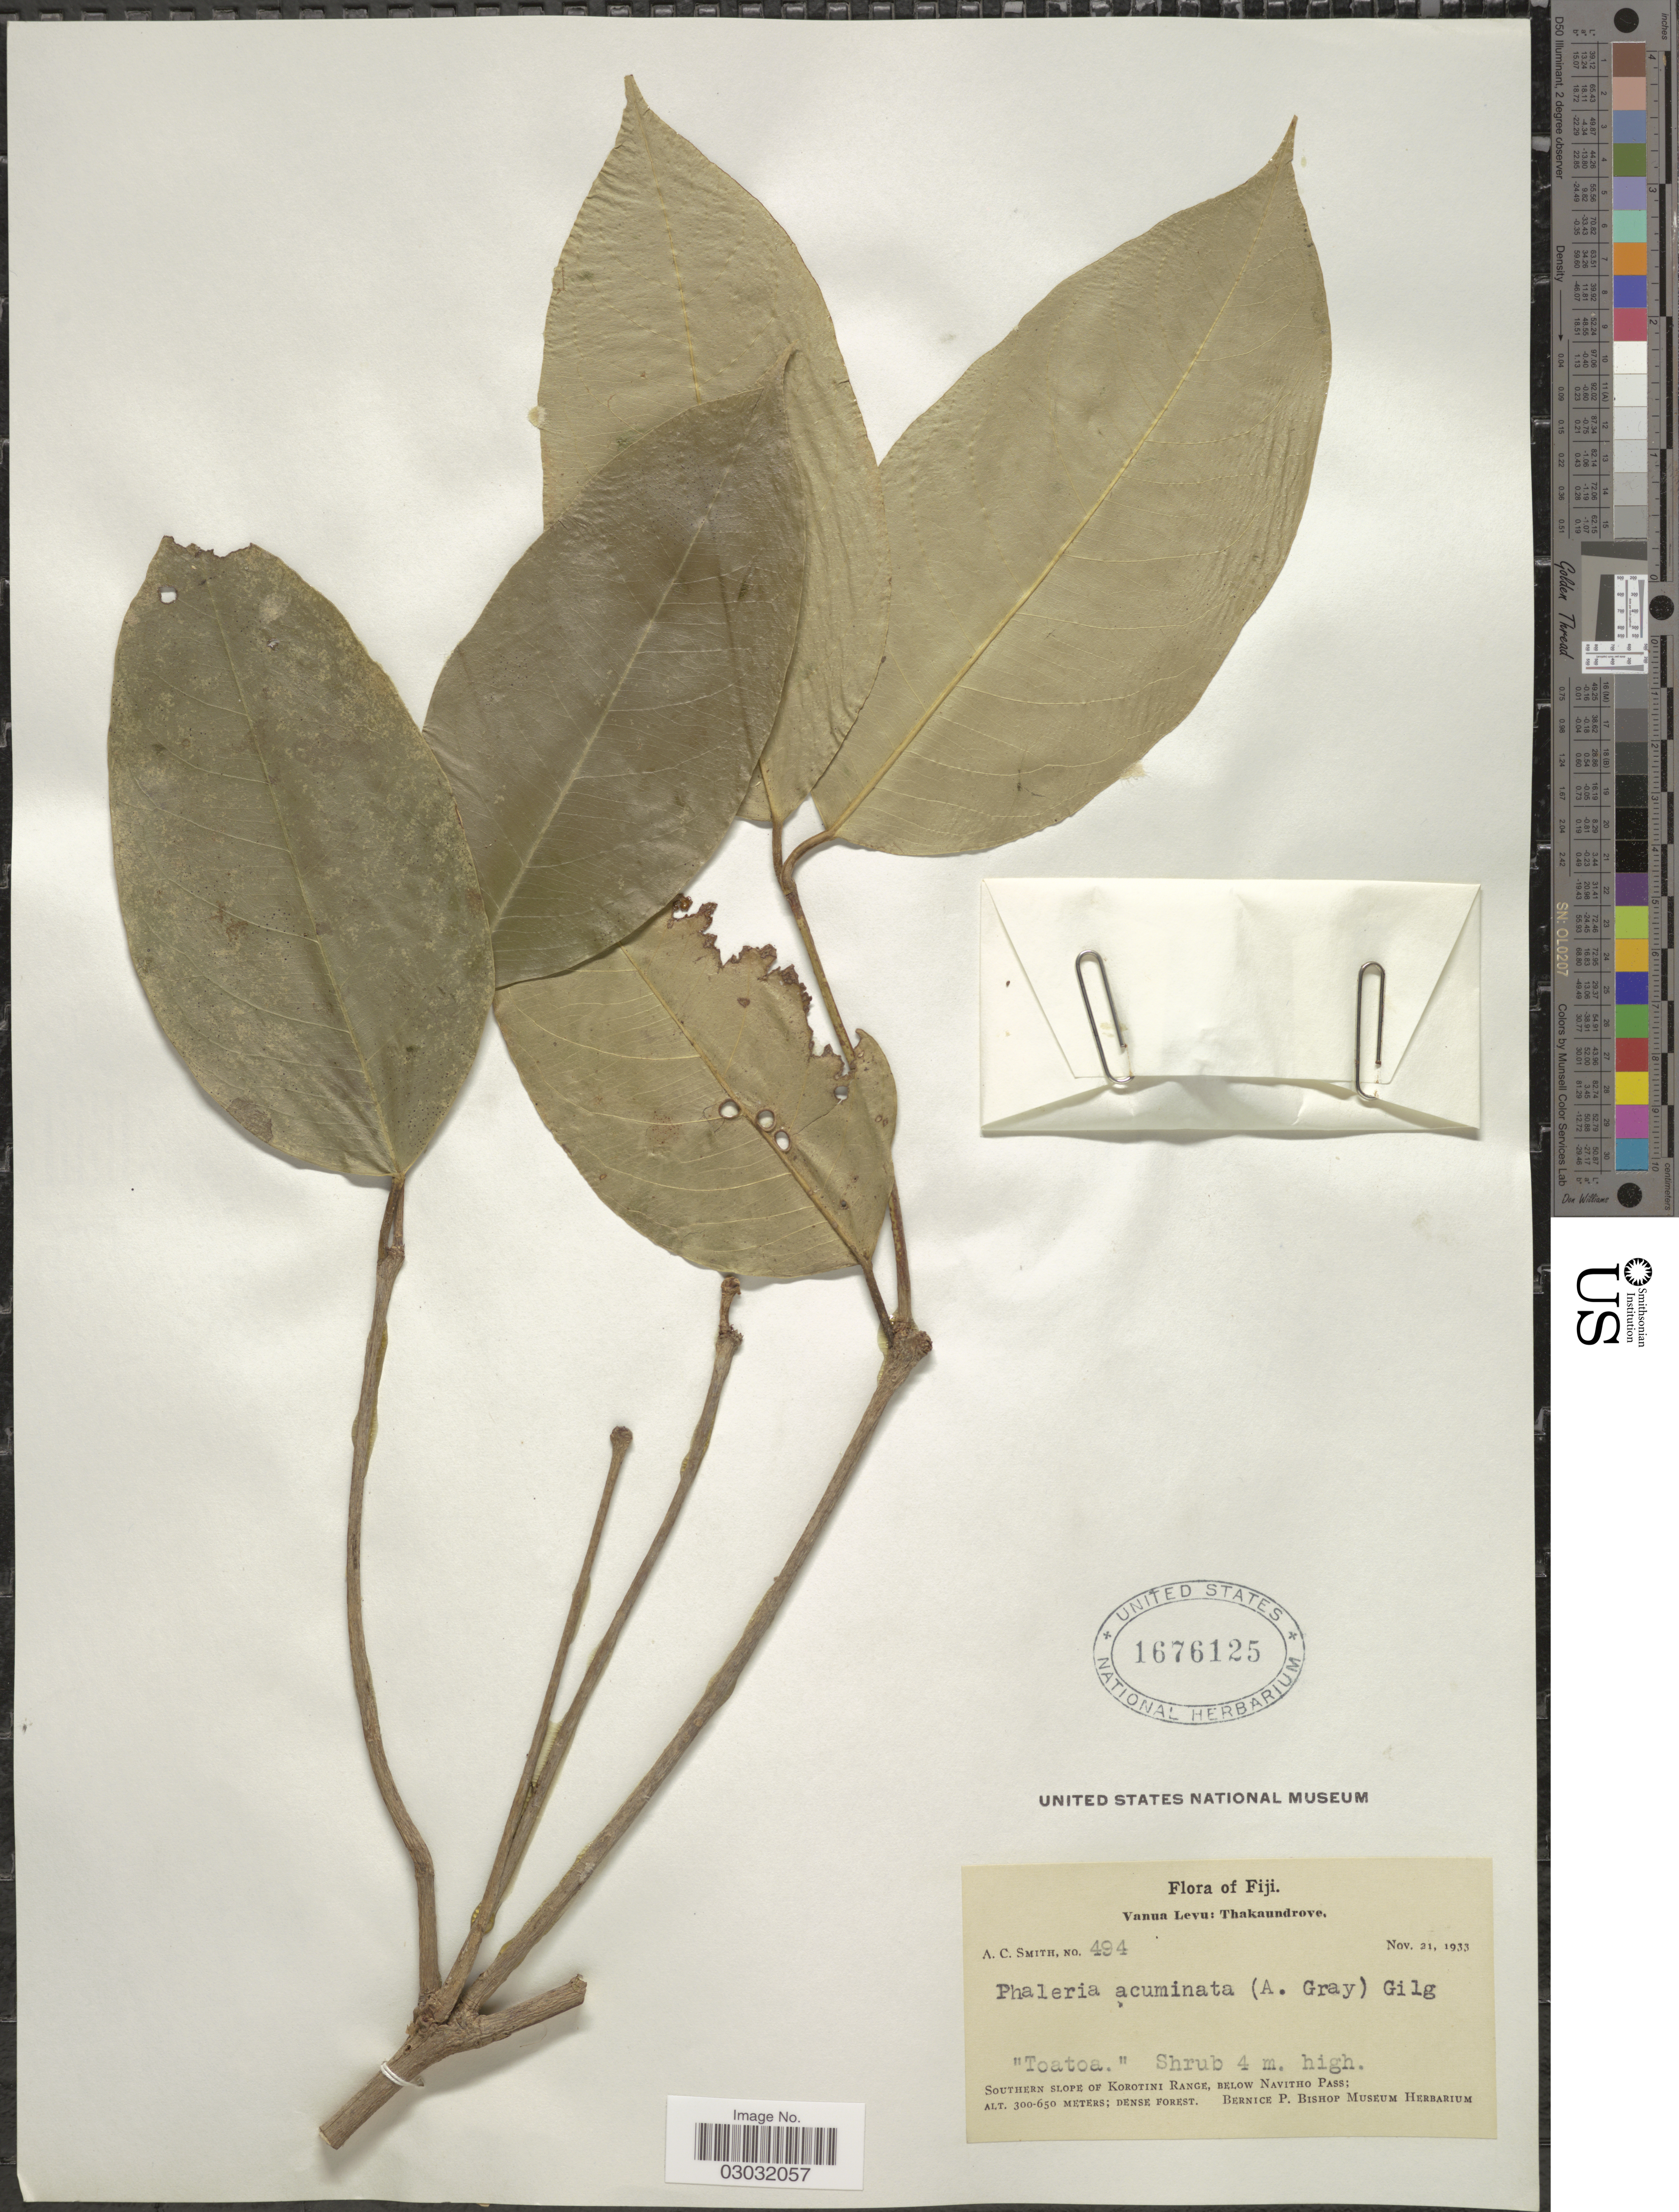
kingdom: Plantae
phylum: Tracheophyta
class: Magnoliopsida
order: Malvales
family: Thymelaeaceae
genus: Phaleria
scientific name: Phaleria acuminata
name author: (A. Gray) Gilg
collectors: A. C. Smith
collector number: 494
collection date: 1933-11-21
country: Fiji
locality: Vanua Levu: Thakaundrove, Southern slope of Korotini Range, below Navitho Pass.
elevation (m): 300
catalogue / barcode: US 1676125